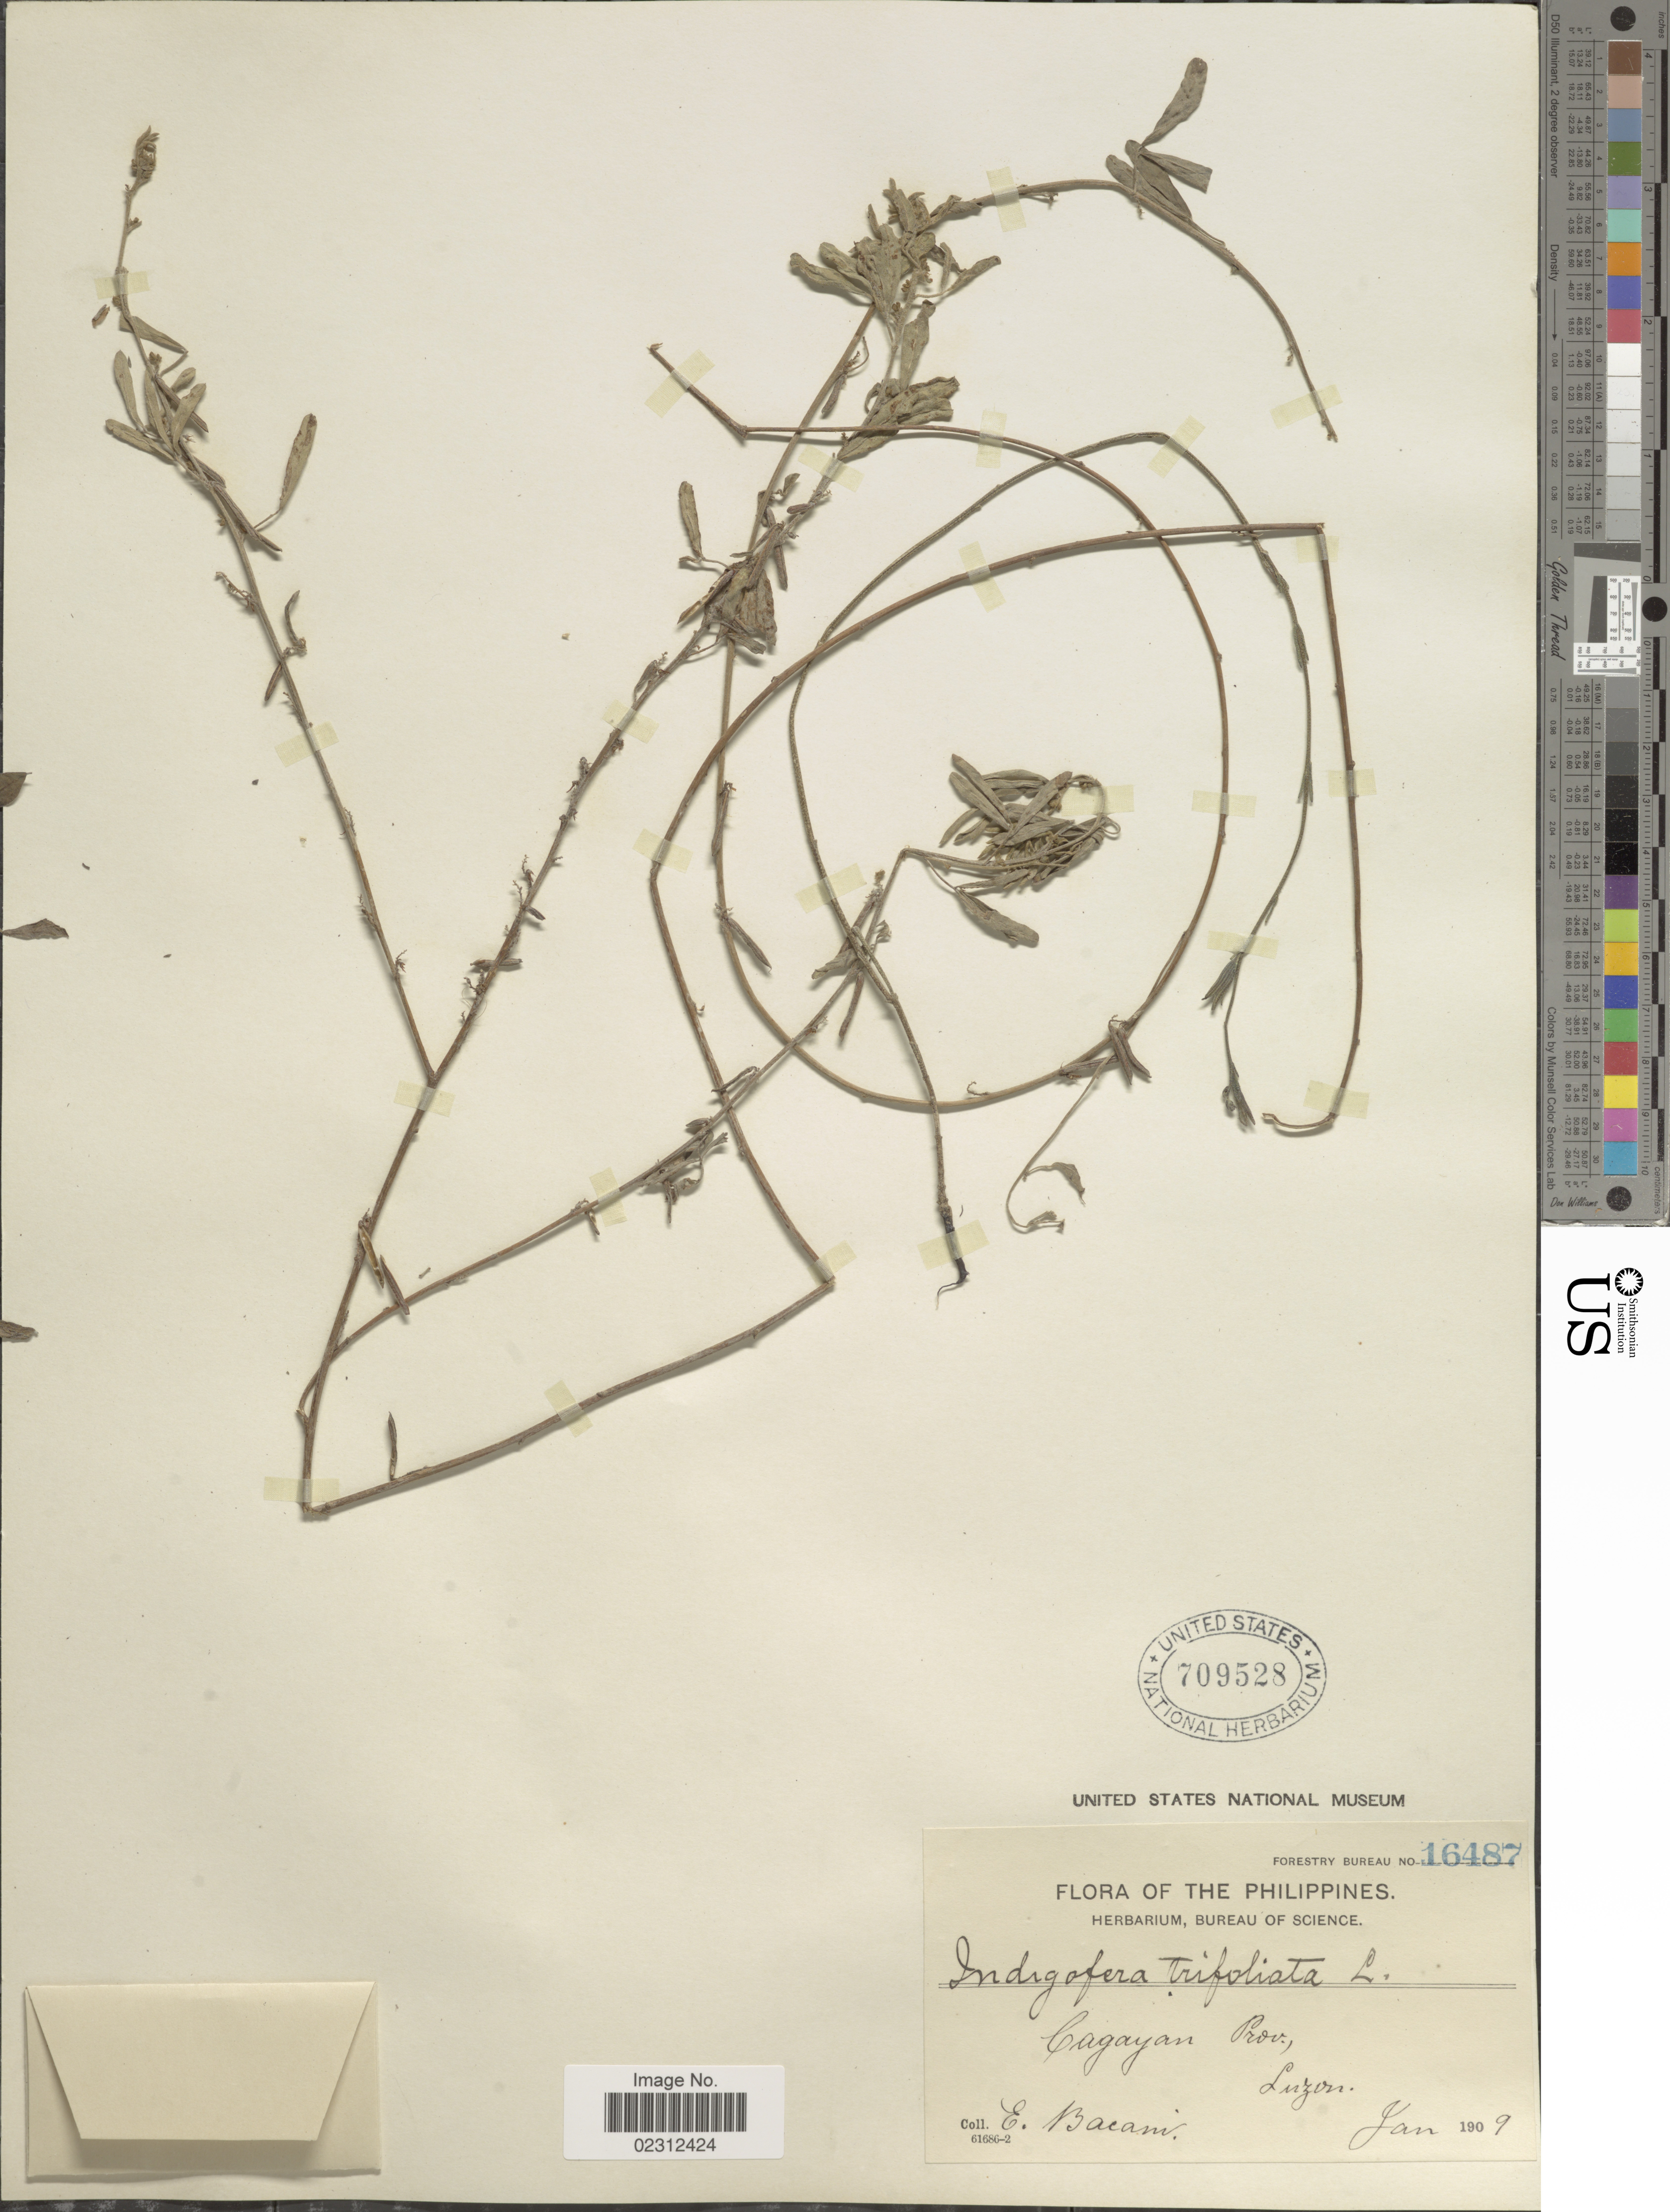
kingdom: Plantae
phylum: Tracheophyta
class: Magnoliopsida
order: Fabales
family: Fabaceae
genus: Indigofera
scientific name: Indigofera trifoliata subsp. trifoliata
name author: L.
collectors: E. Bacani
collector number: Forestry Bureau 16487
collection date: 1909-01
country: Philippines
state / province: Cagayan Valley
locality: Cagayan Prov., Luzon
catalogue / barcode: US 709528